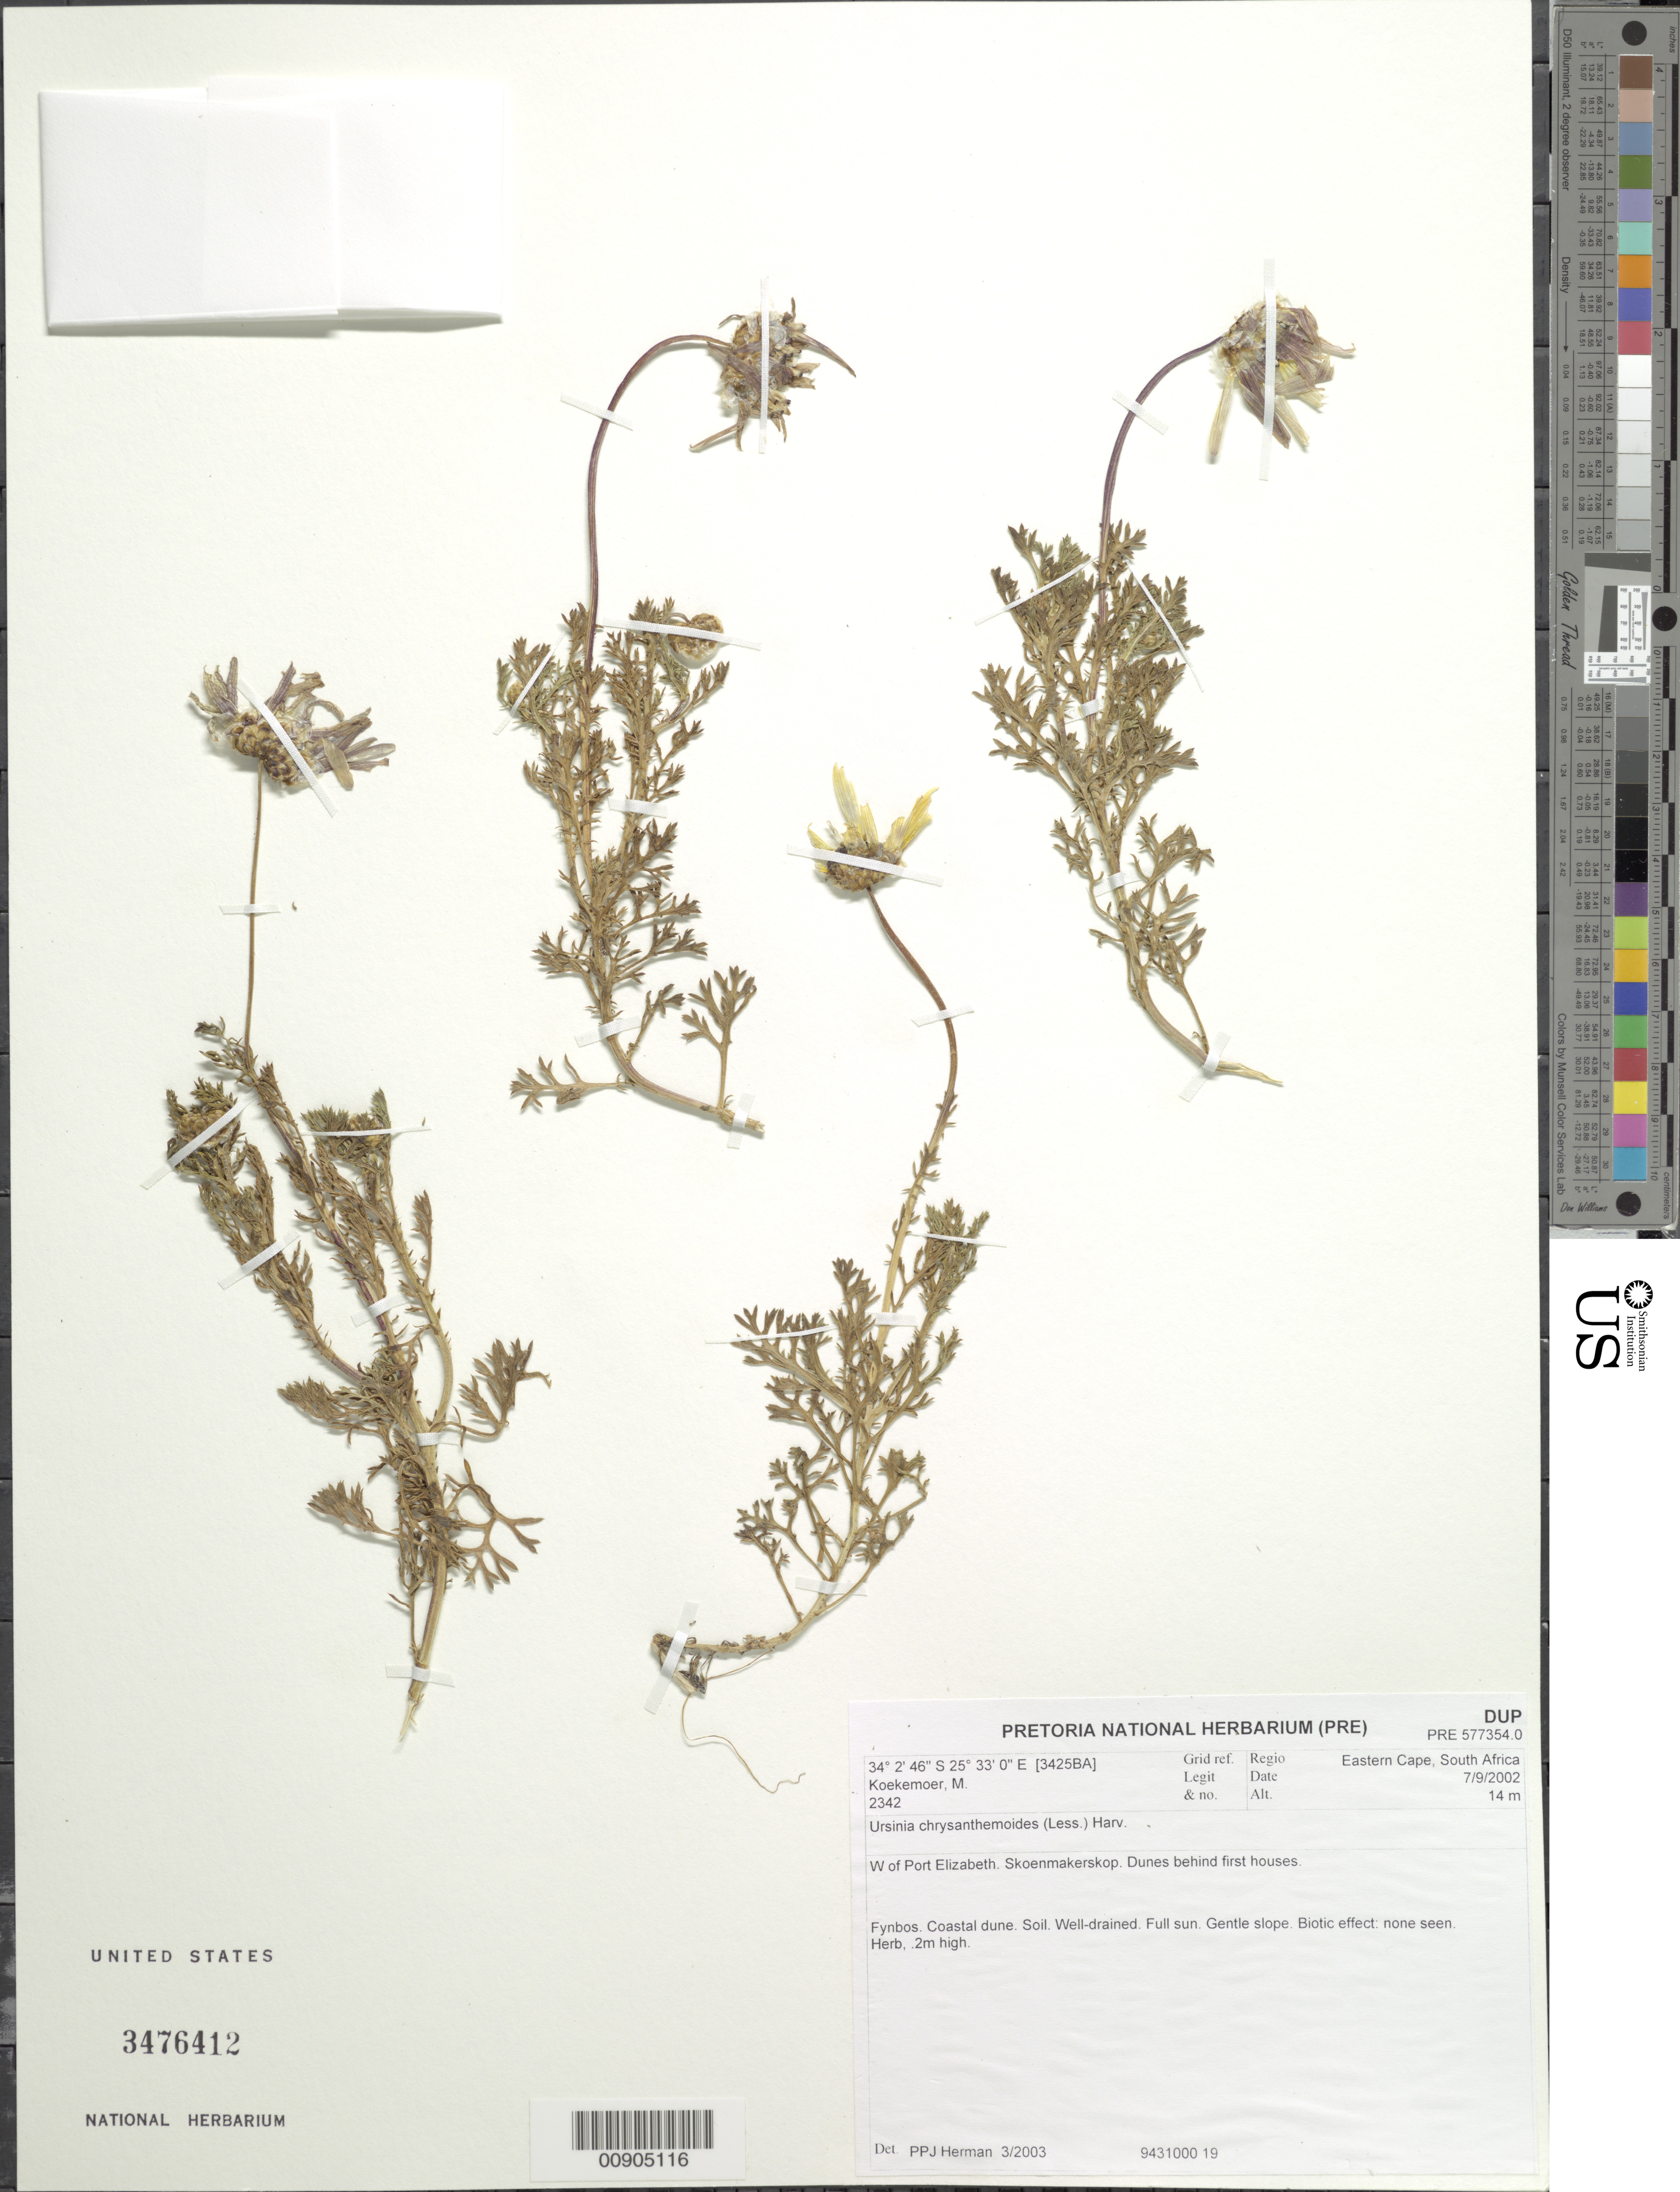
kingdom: Plantae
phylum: Tracheophyta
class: Magnoliopsida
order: Asterales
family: Asteraceae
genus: Ursinia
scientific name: Ursinia chrysanthemoides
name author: (Less.) Harv.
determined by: Herman, P. P. J.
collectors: M. Koekemoer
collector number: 2342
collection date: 2002-09-07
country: South Africa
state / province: Eastern Cape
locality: W of Port Elizabeth, Skoenmakerskop, dunes behind first houses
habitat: Fynbos, coastal dune, sand, well-drained, full sun, gentle slope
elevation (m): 14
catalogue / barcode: US 3476412